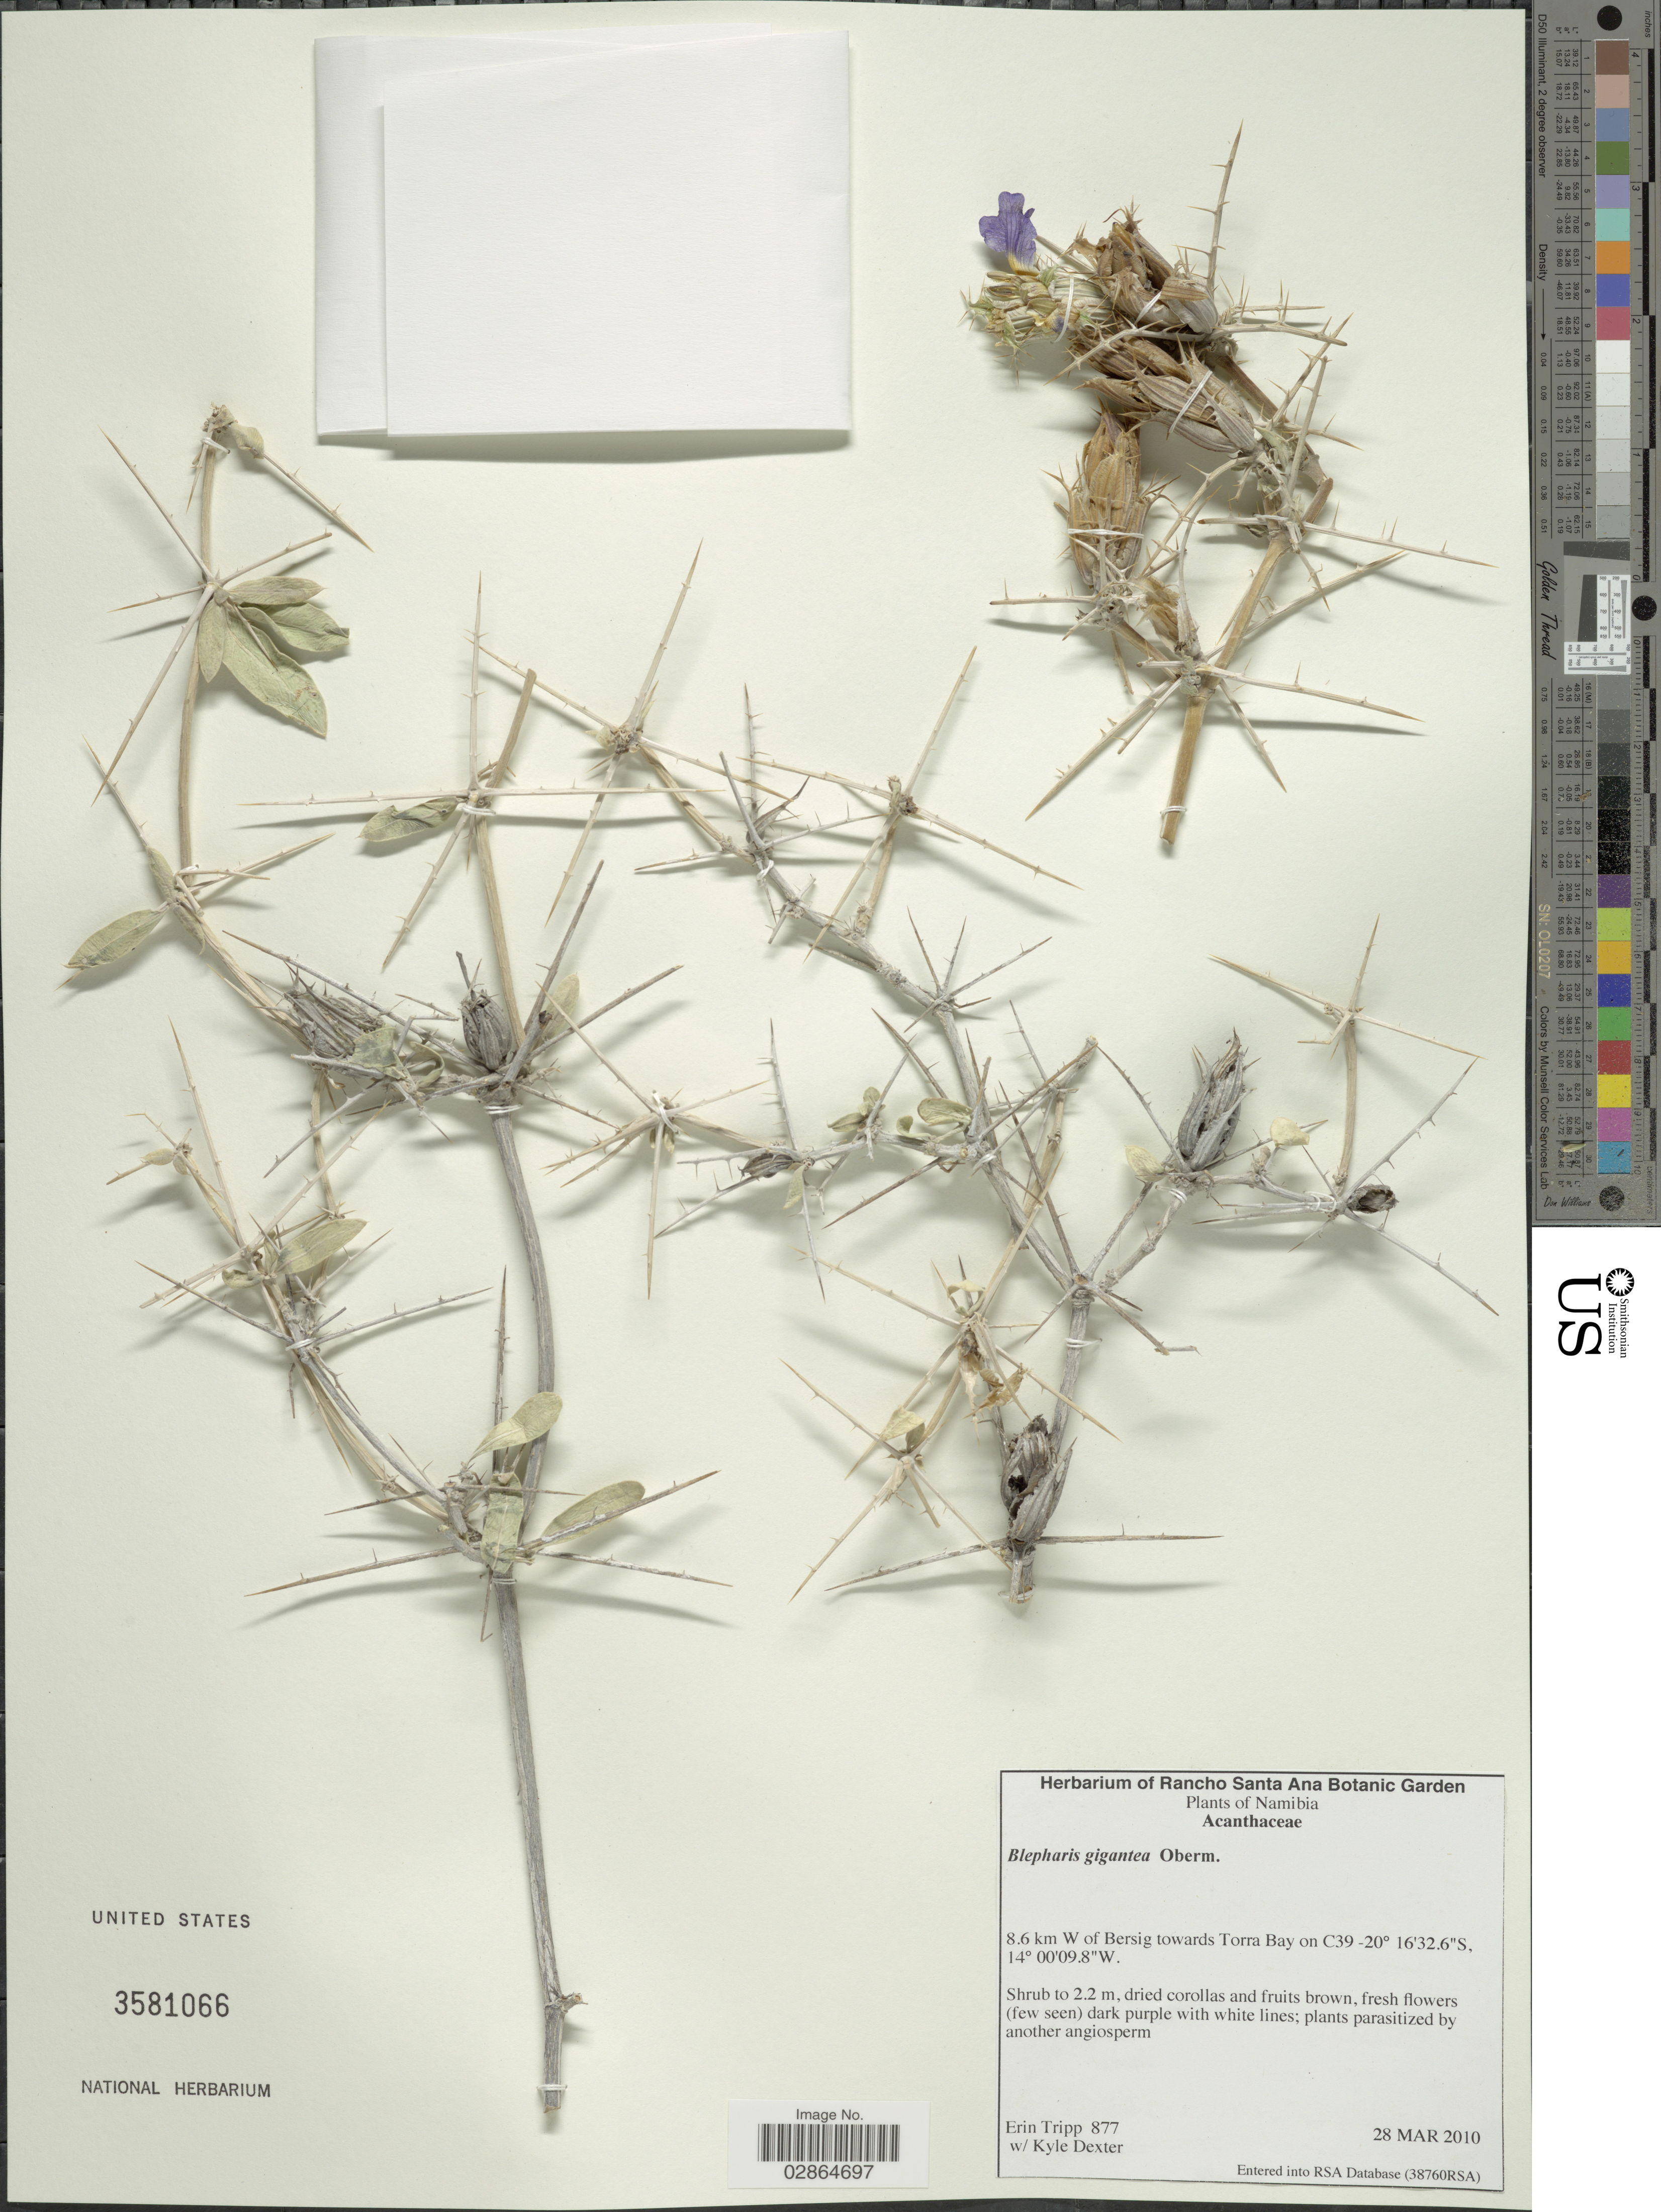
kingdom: Plantae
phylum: Tracheophyta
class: Magnoliopsida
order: Lamiales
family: Acanthaceae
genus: Blepharis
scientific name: Blepharis gigantea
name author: Oberm.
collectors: E. Tripp & K. Dexter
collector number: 877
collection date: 2010-03-28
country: Namibia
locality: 8.6 km W of Bersig towards Torra Bay on C39.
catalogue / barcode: US 3581066